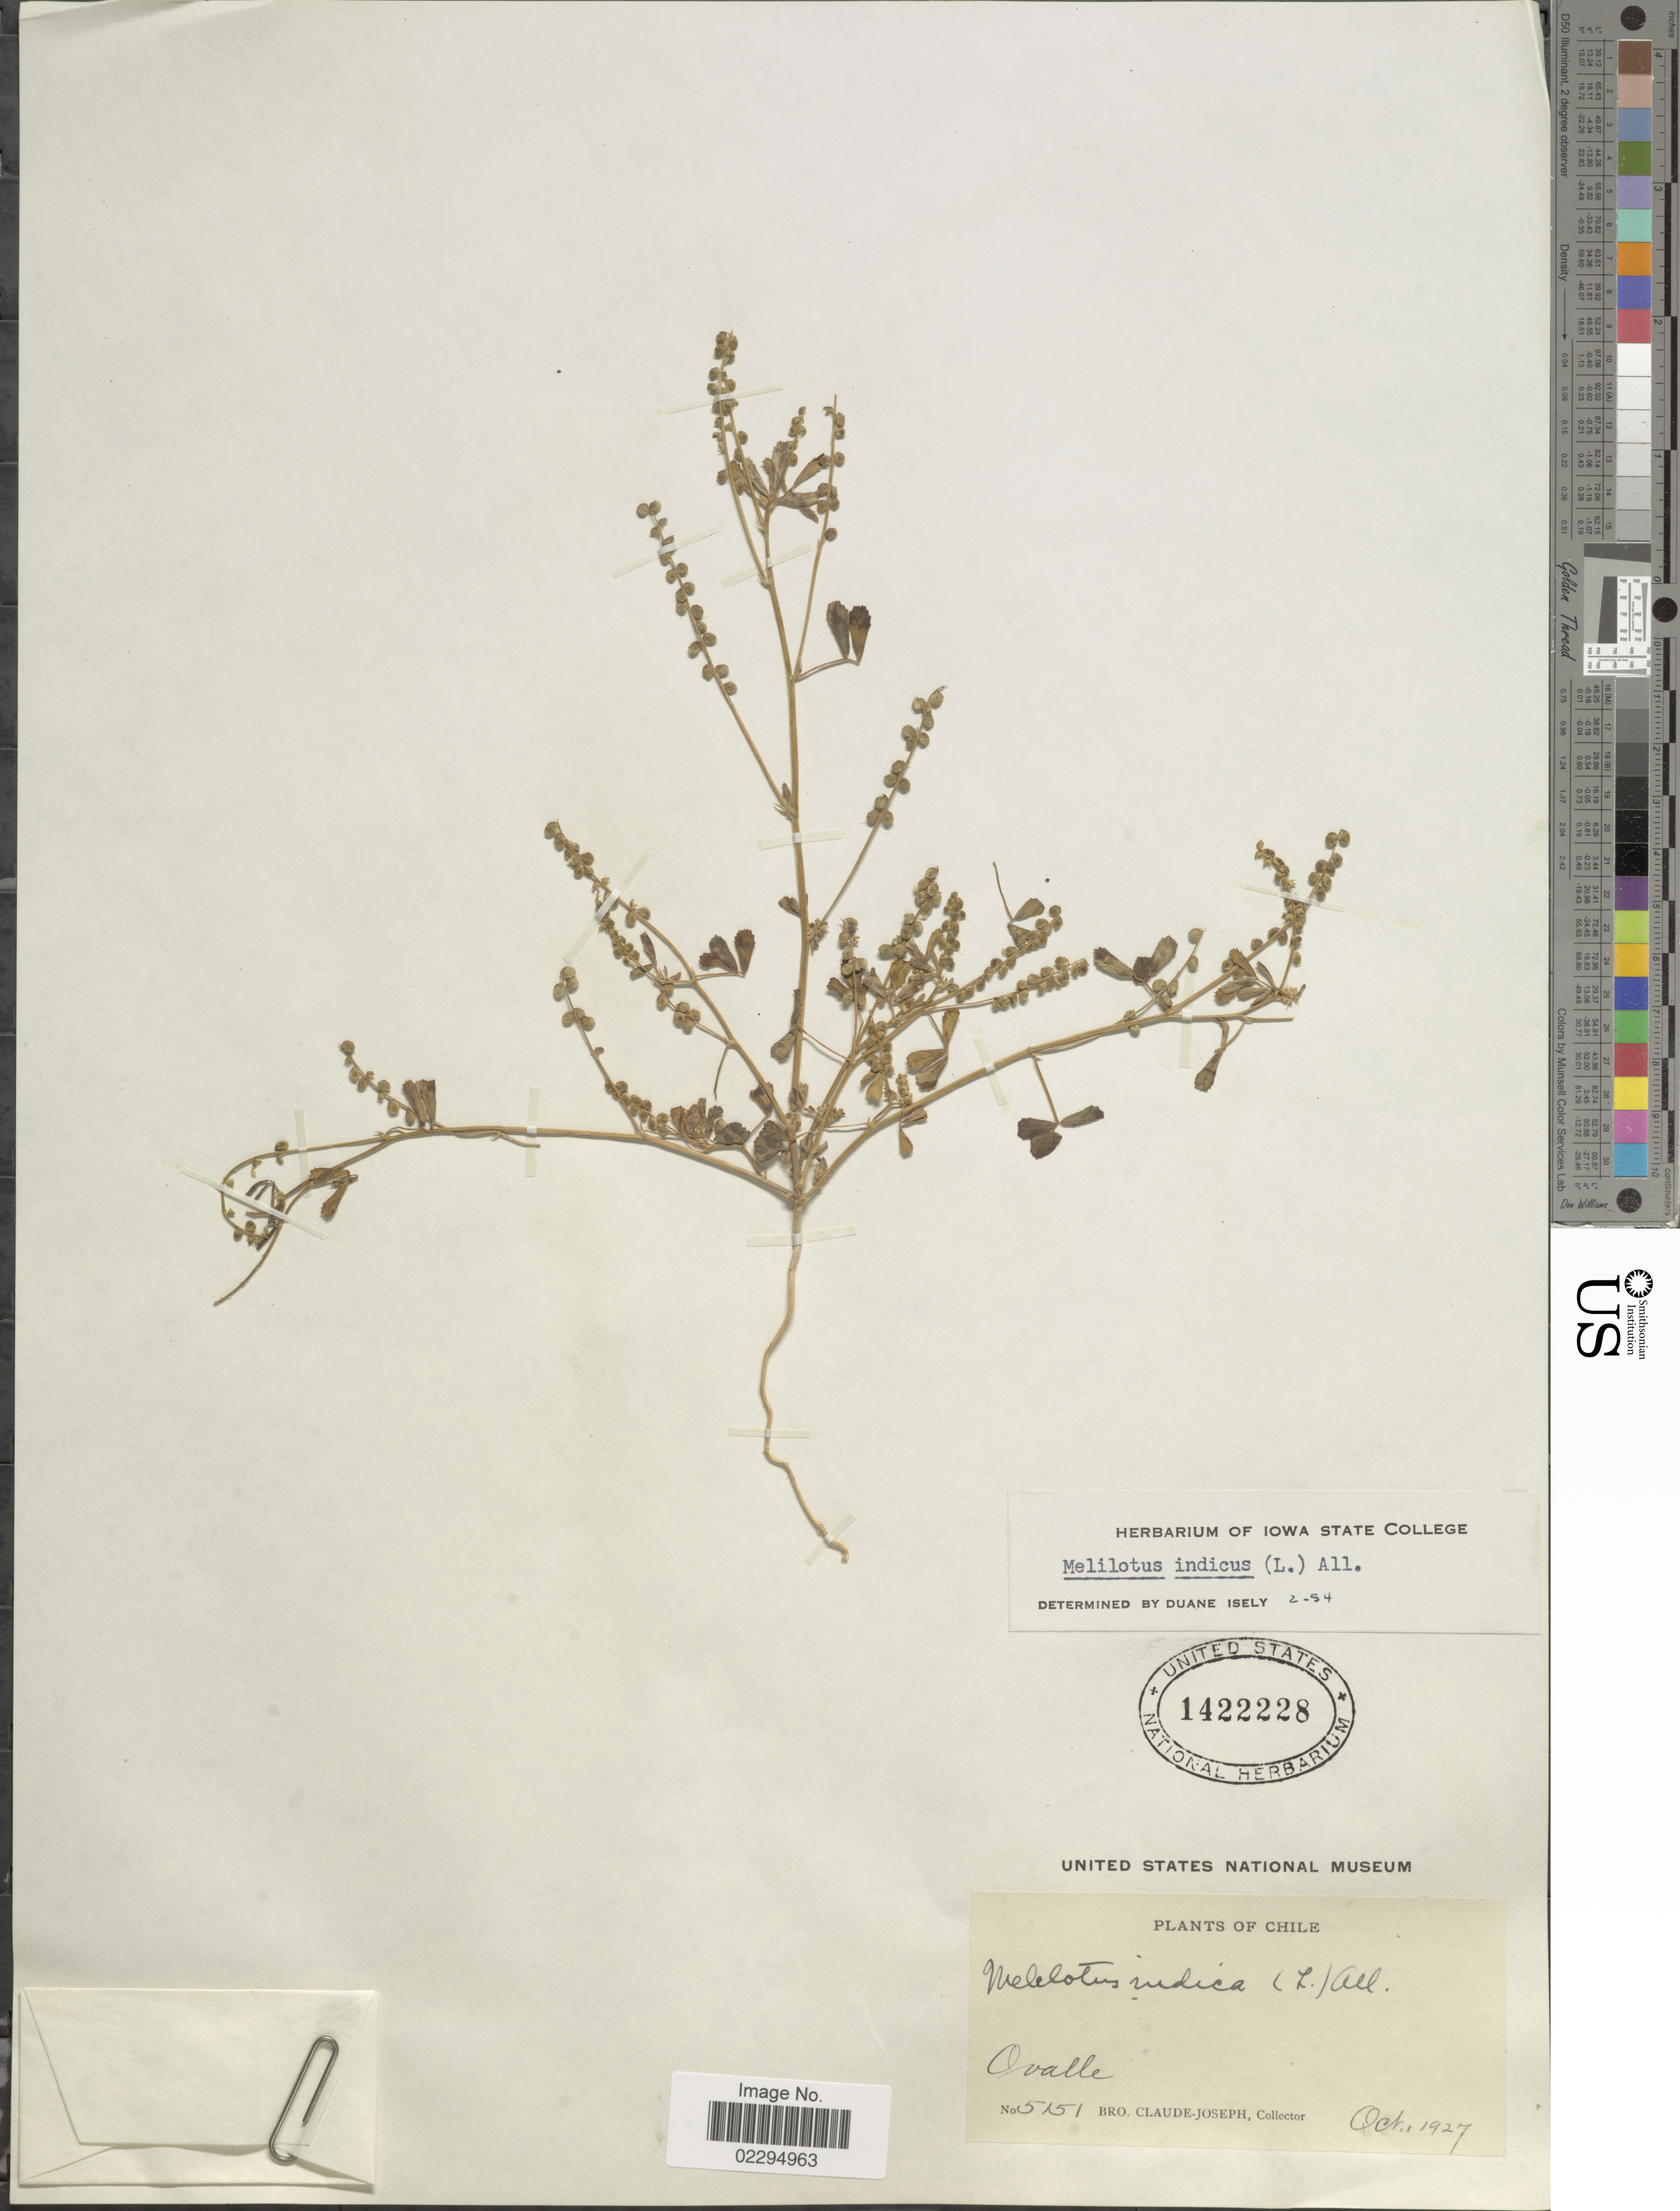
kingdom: Plantae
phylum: Tracheophyta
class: Magnoliopsida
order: Fabales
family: Fabaceae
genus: Melilotus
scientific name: Melilotus indicus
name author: (L.) All.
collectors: Bro. Claude-Joseph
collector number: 5151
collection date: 1927-10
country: Chile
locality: Ovalle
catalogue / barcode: US 1422228